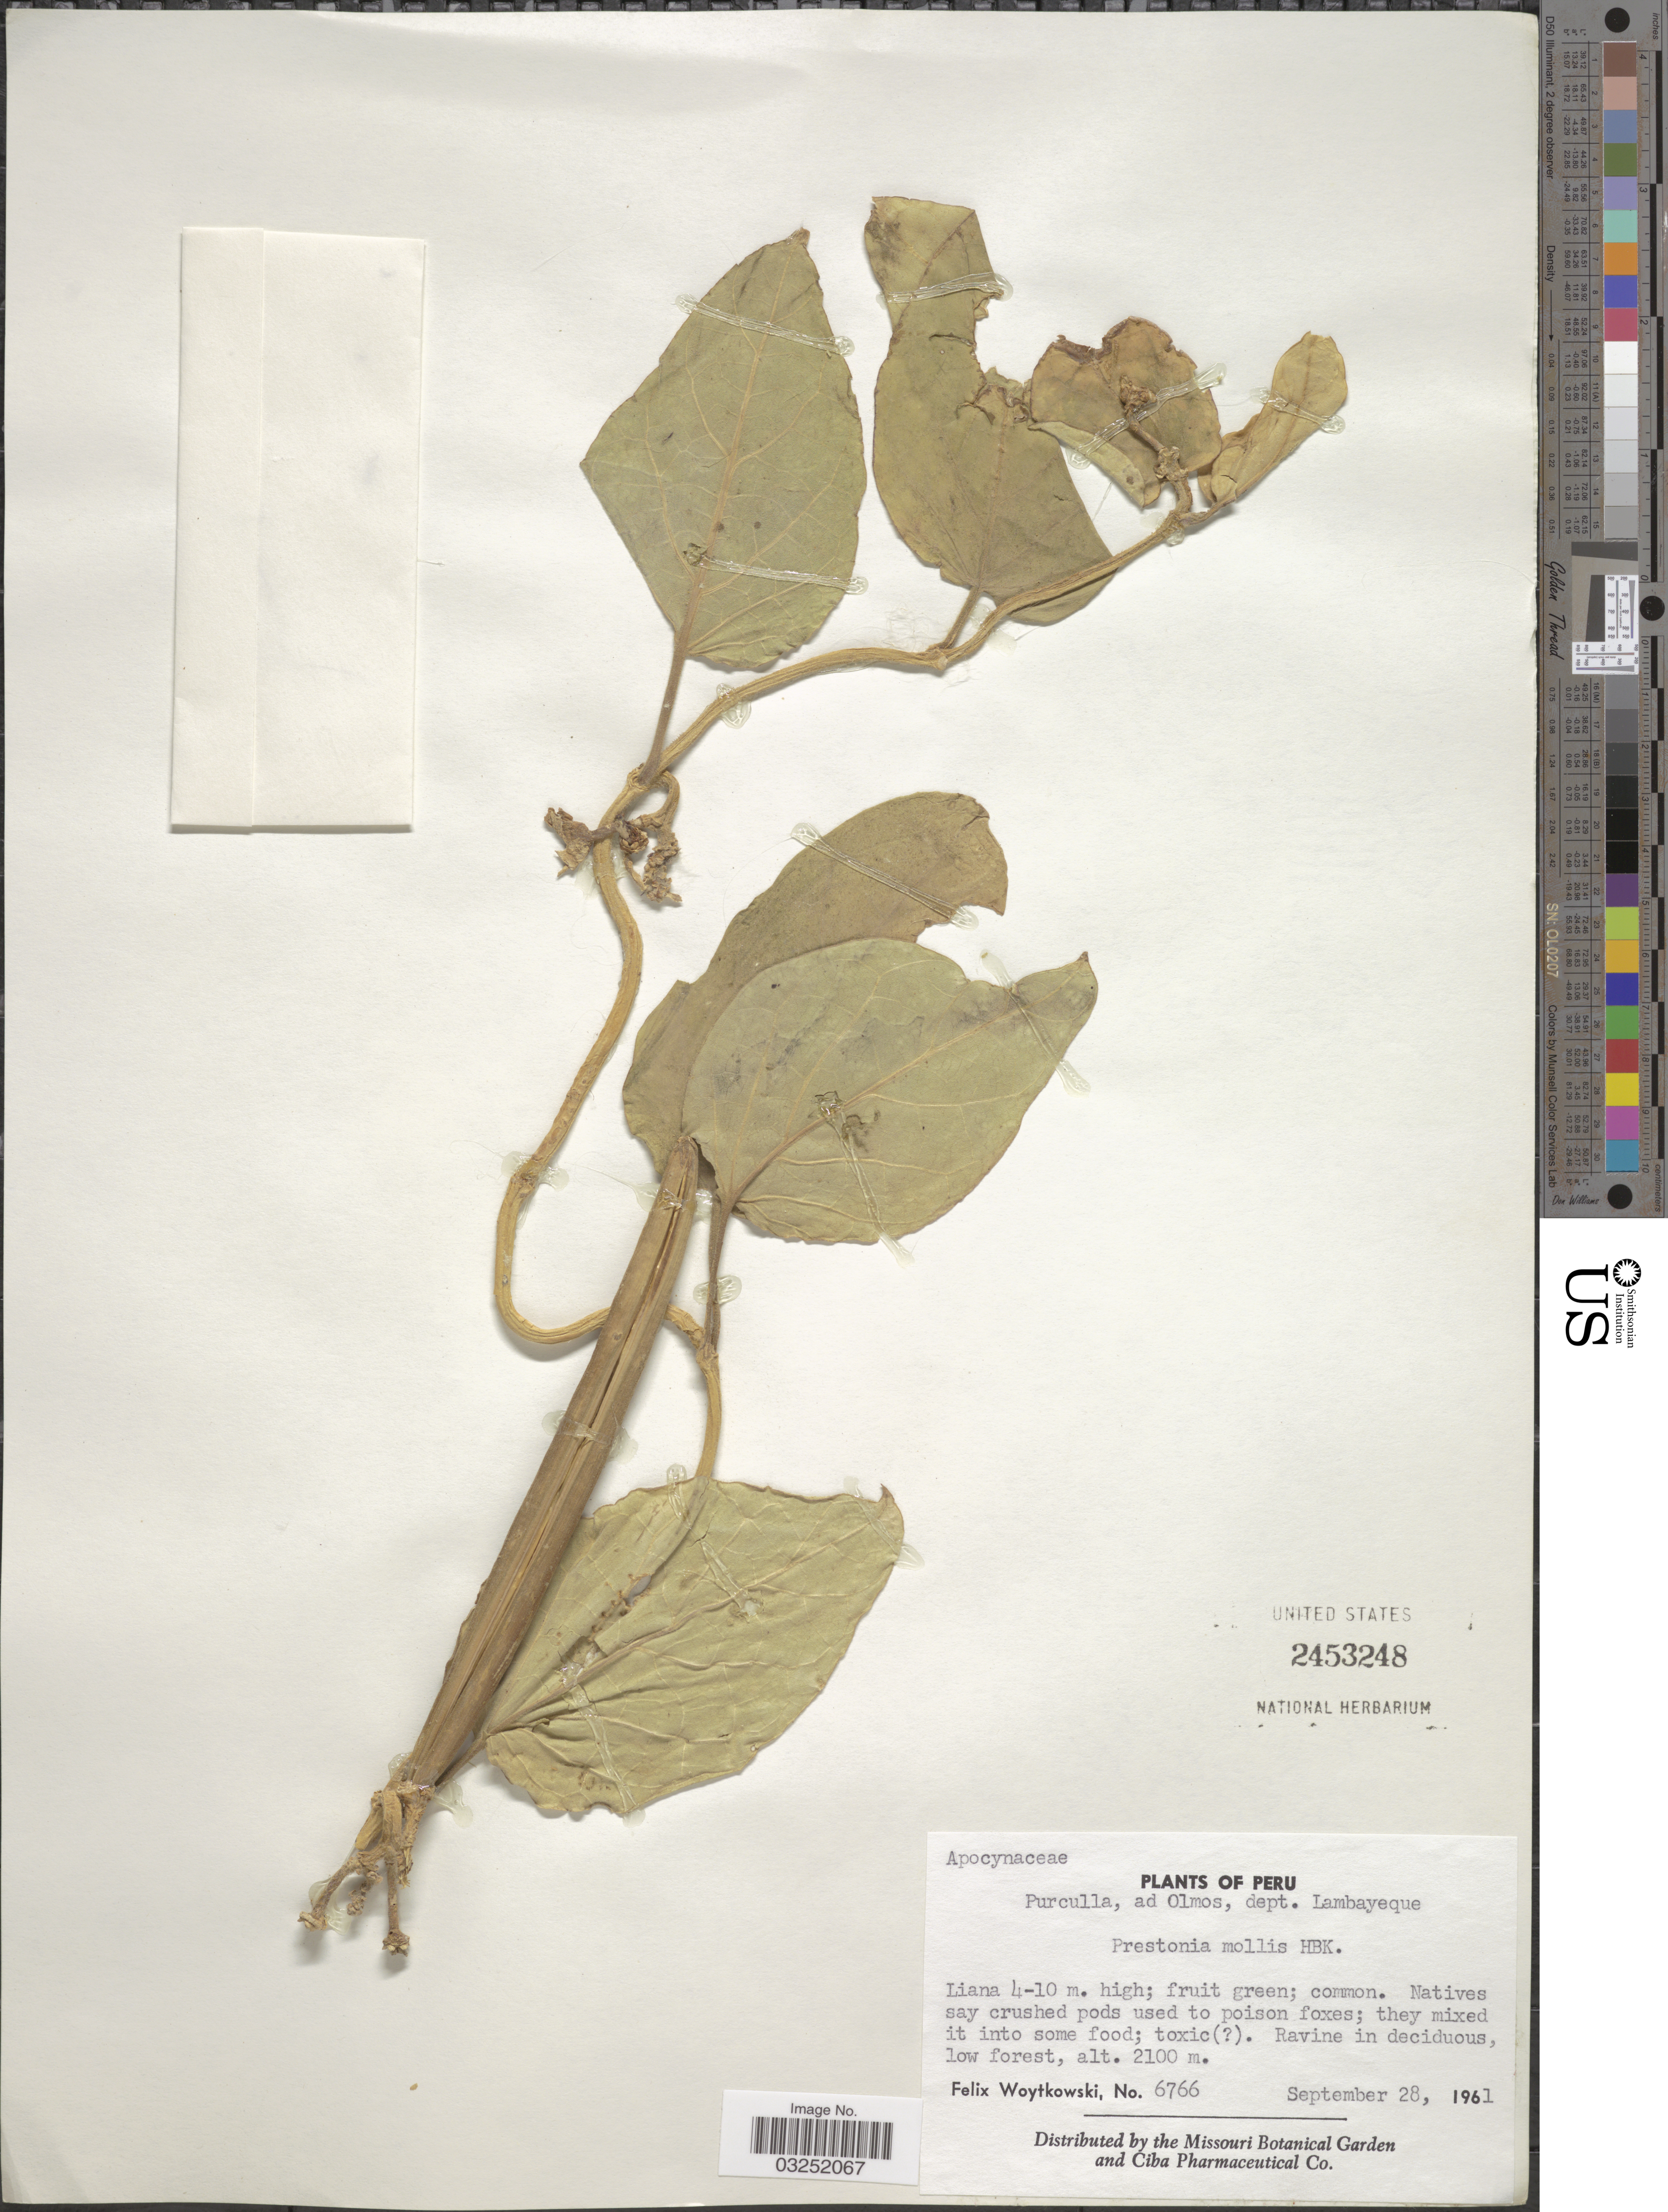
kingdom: Plantae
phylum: Tracheophyta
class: Magnoliopsida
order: Gentianales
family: Apocynaceae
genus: Prestonia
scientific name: Prestonia mollis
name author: Kunth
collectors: F. Woytkowski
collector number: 6766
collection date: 1961-09-28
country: Peru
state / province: Lambayeque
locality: Purculla, ad Olmos, dept. Lambayeque.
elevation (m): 2100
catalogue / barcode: US 2453248